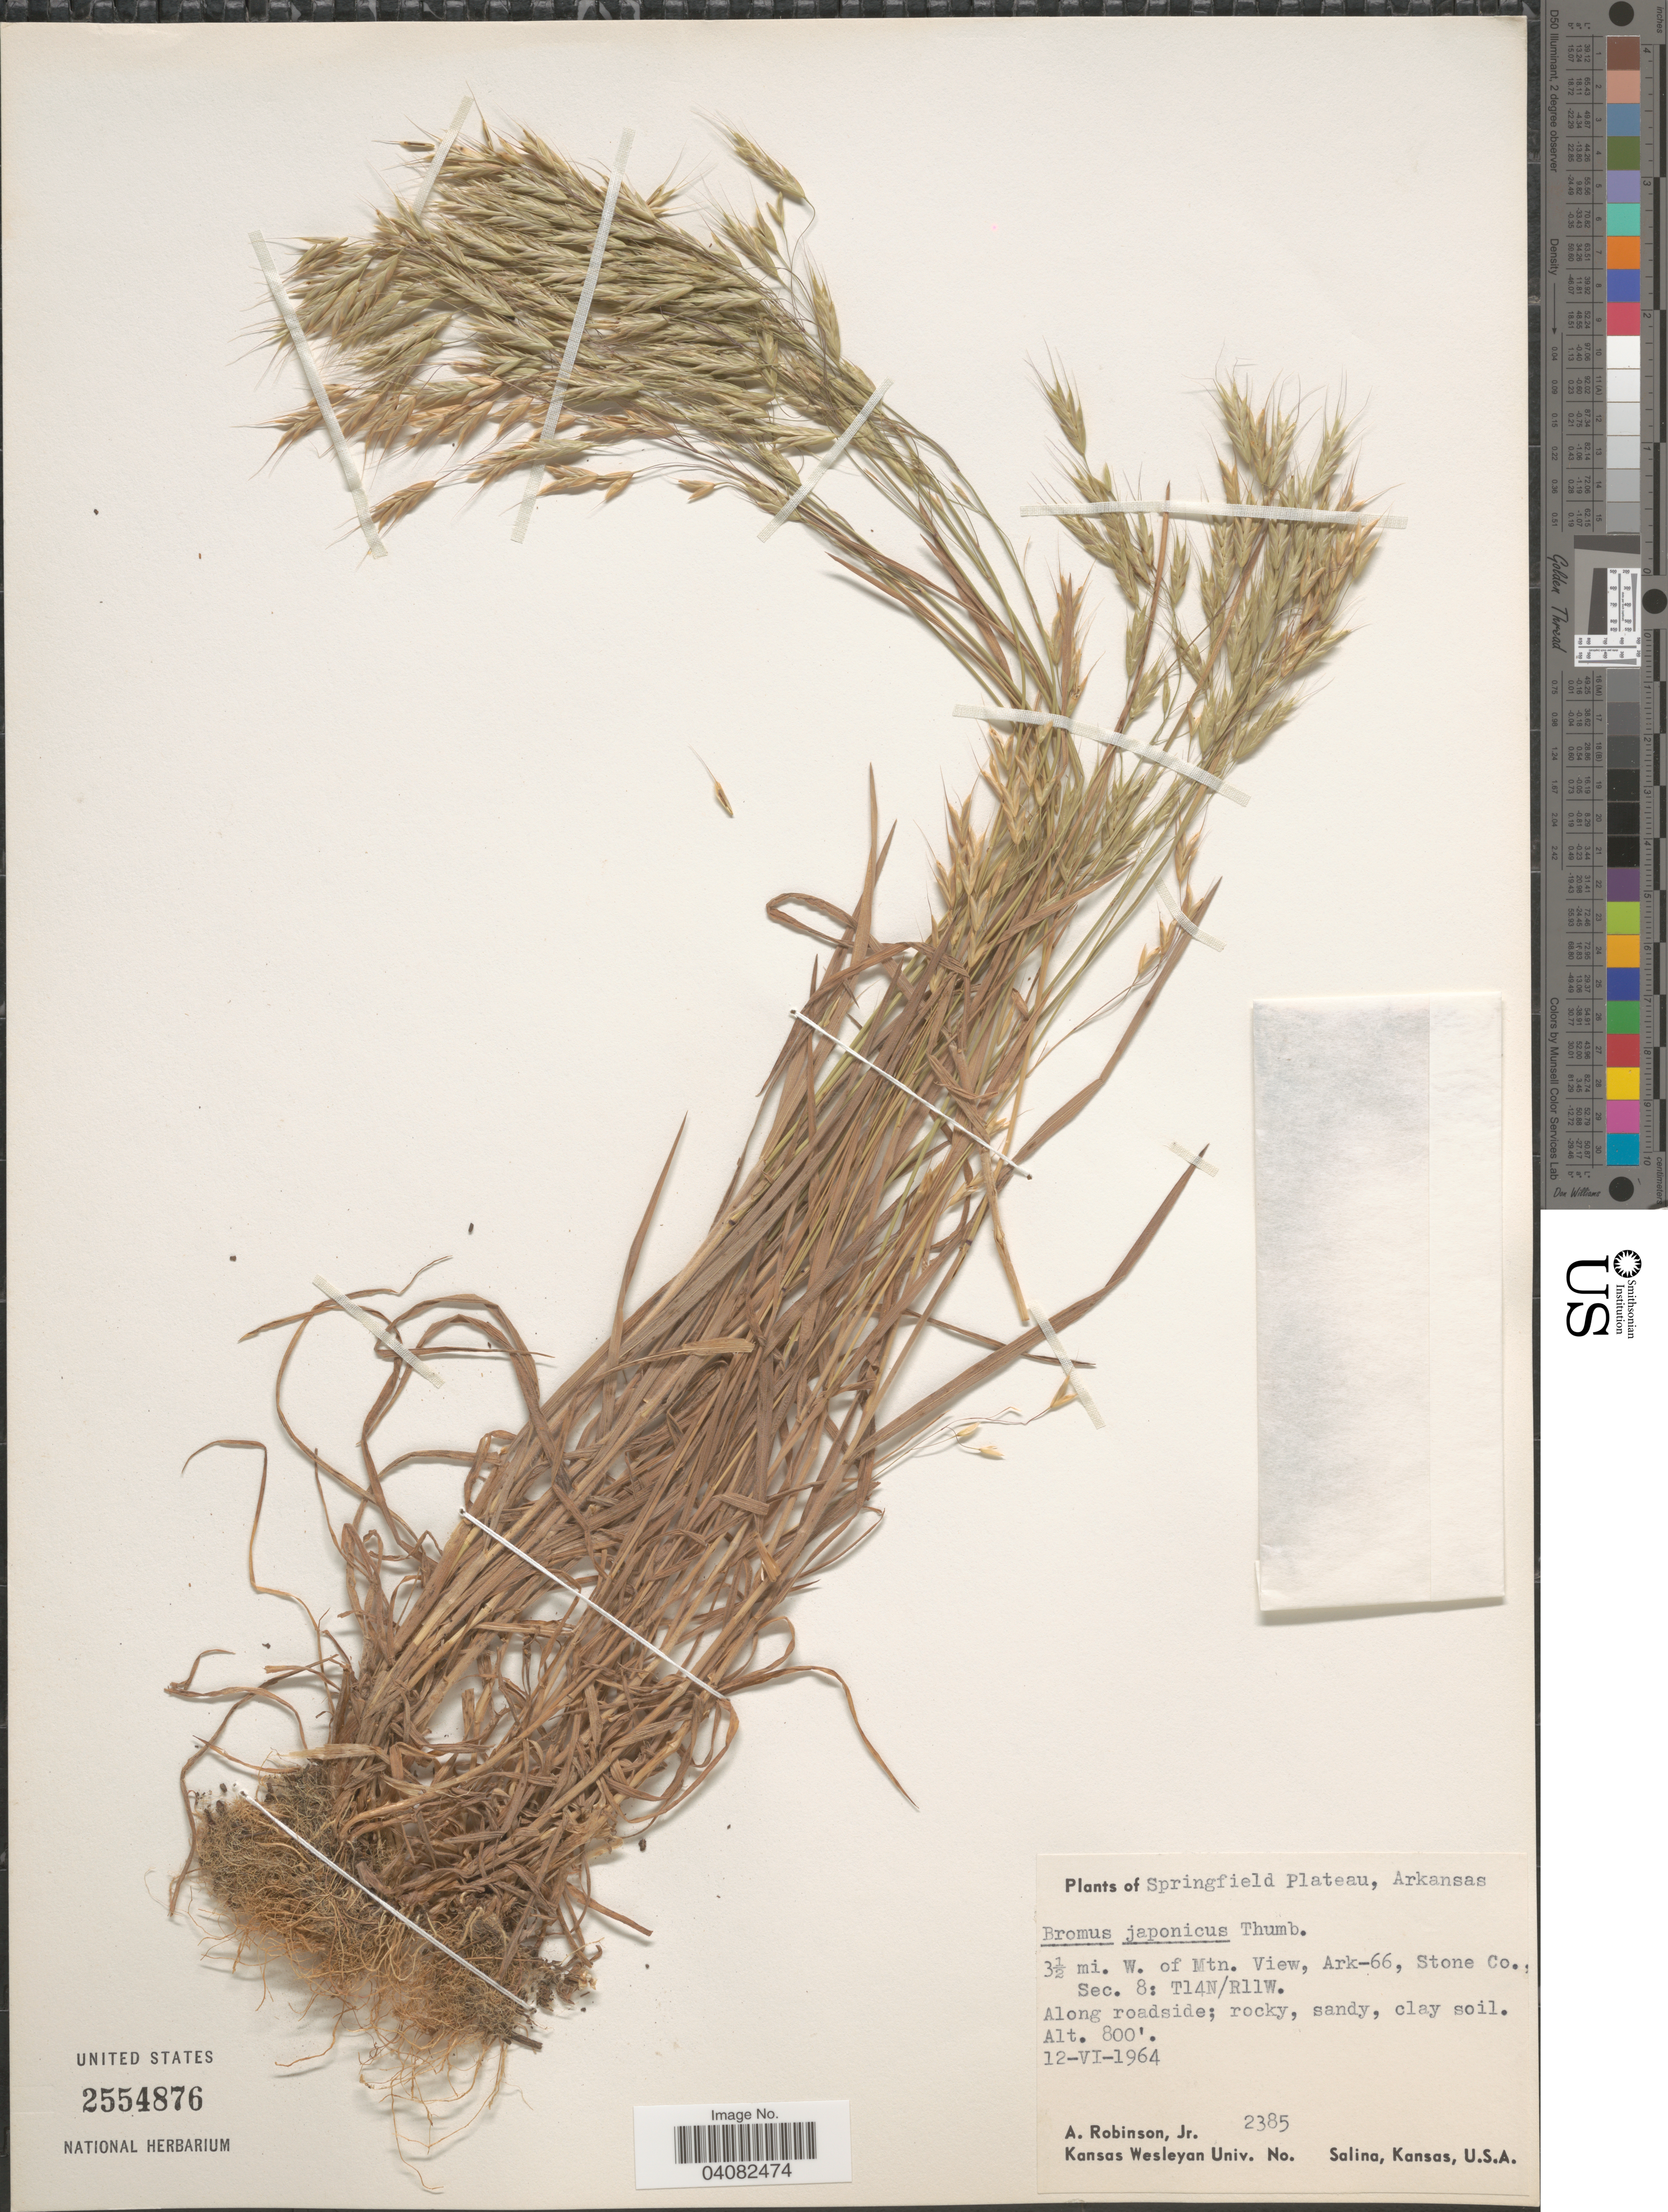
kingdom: Plantae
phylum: Tracheophyta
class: Liliopsida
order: Poales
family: Poaceae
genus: Bromus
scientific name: Bromus japonicus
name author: Houtt.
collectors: A. Robinson Jr.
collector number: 2385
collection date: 1964-06-12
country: United States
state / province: Arkansas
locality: Springfield Plateau. 3½ mi. W. of Mtn. View, Ark-66, Stone Co. Sec. 8: T14N/R11W.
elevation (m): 244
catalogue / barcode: US 2554876